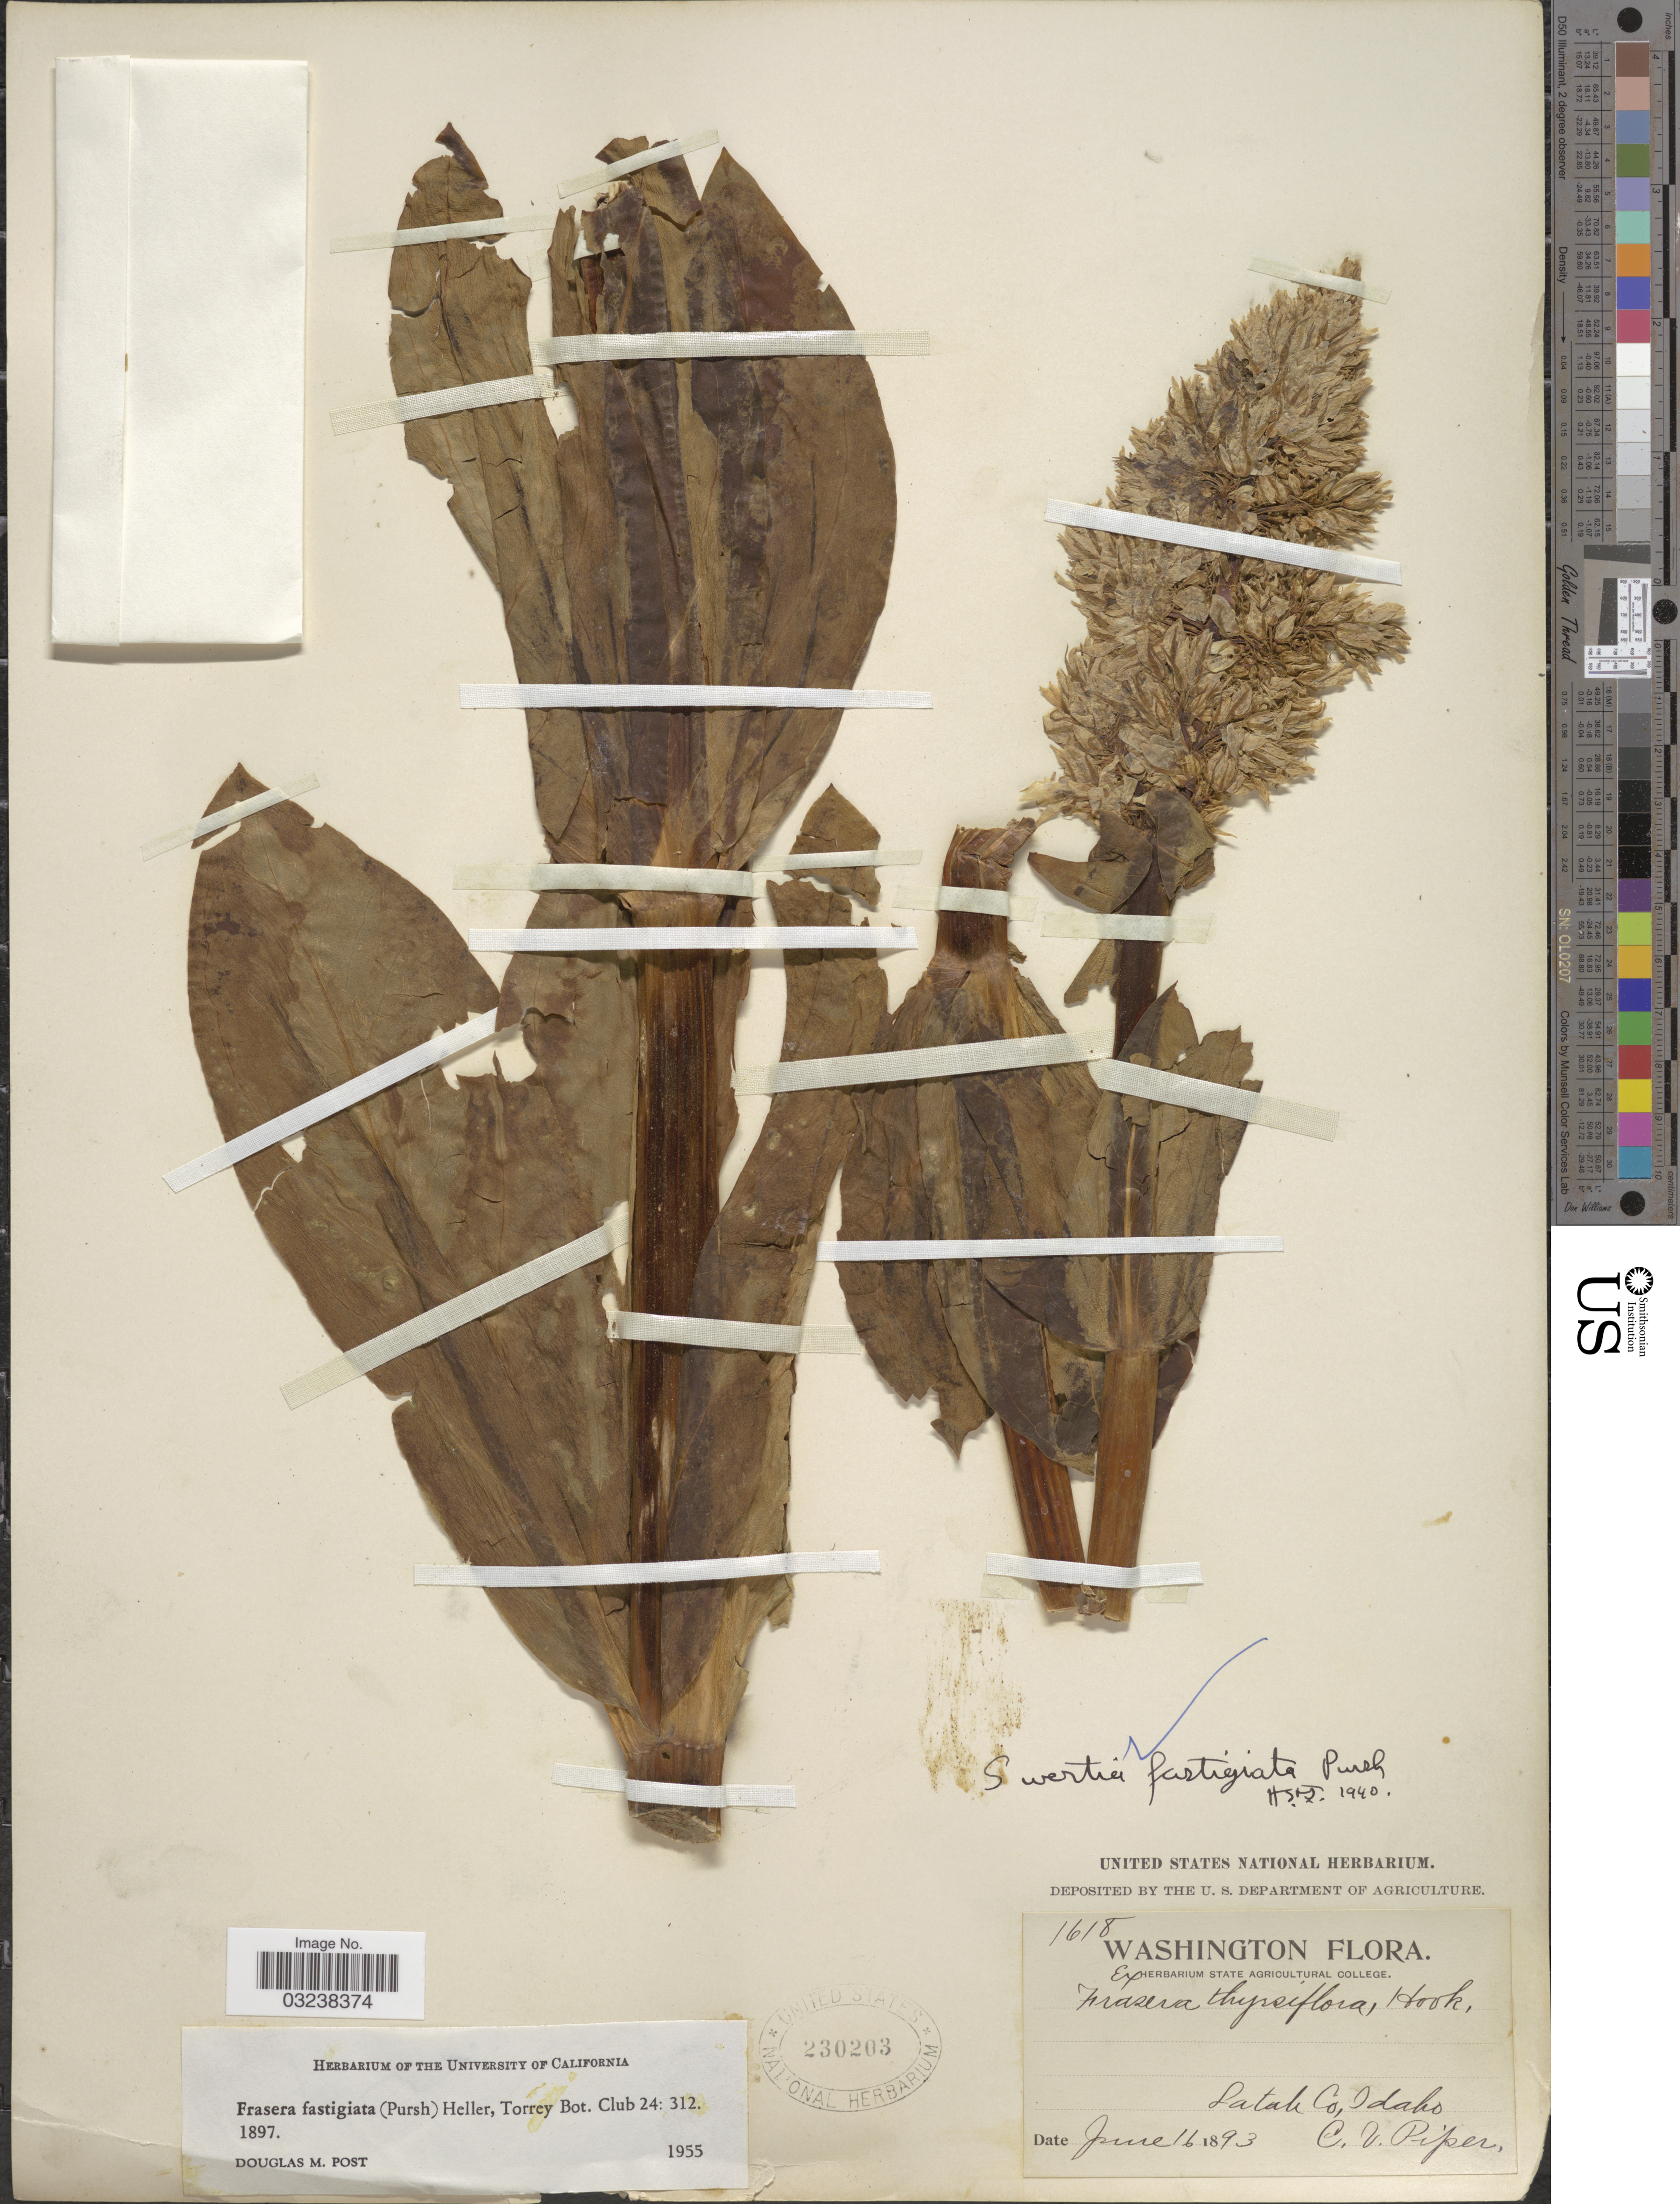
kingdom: Plantae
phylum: Tracheophyta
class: Magnoliopsida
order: Gentianales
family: Gentianaceae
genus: Swertia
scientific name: Swertia fastigiata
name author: Pursh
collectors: C. V. Piper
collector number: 1618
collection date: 1893-06-16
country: United States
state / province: Idaho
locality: Latah Co.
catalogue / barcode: US 230203